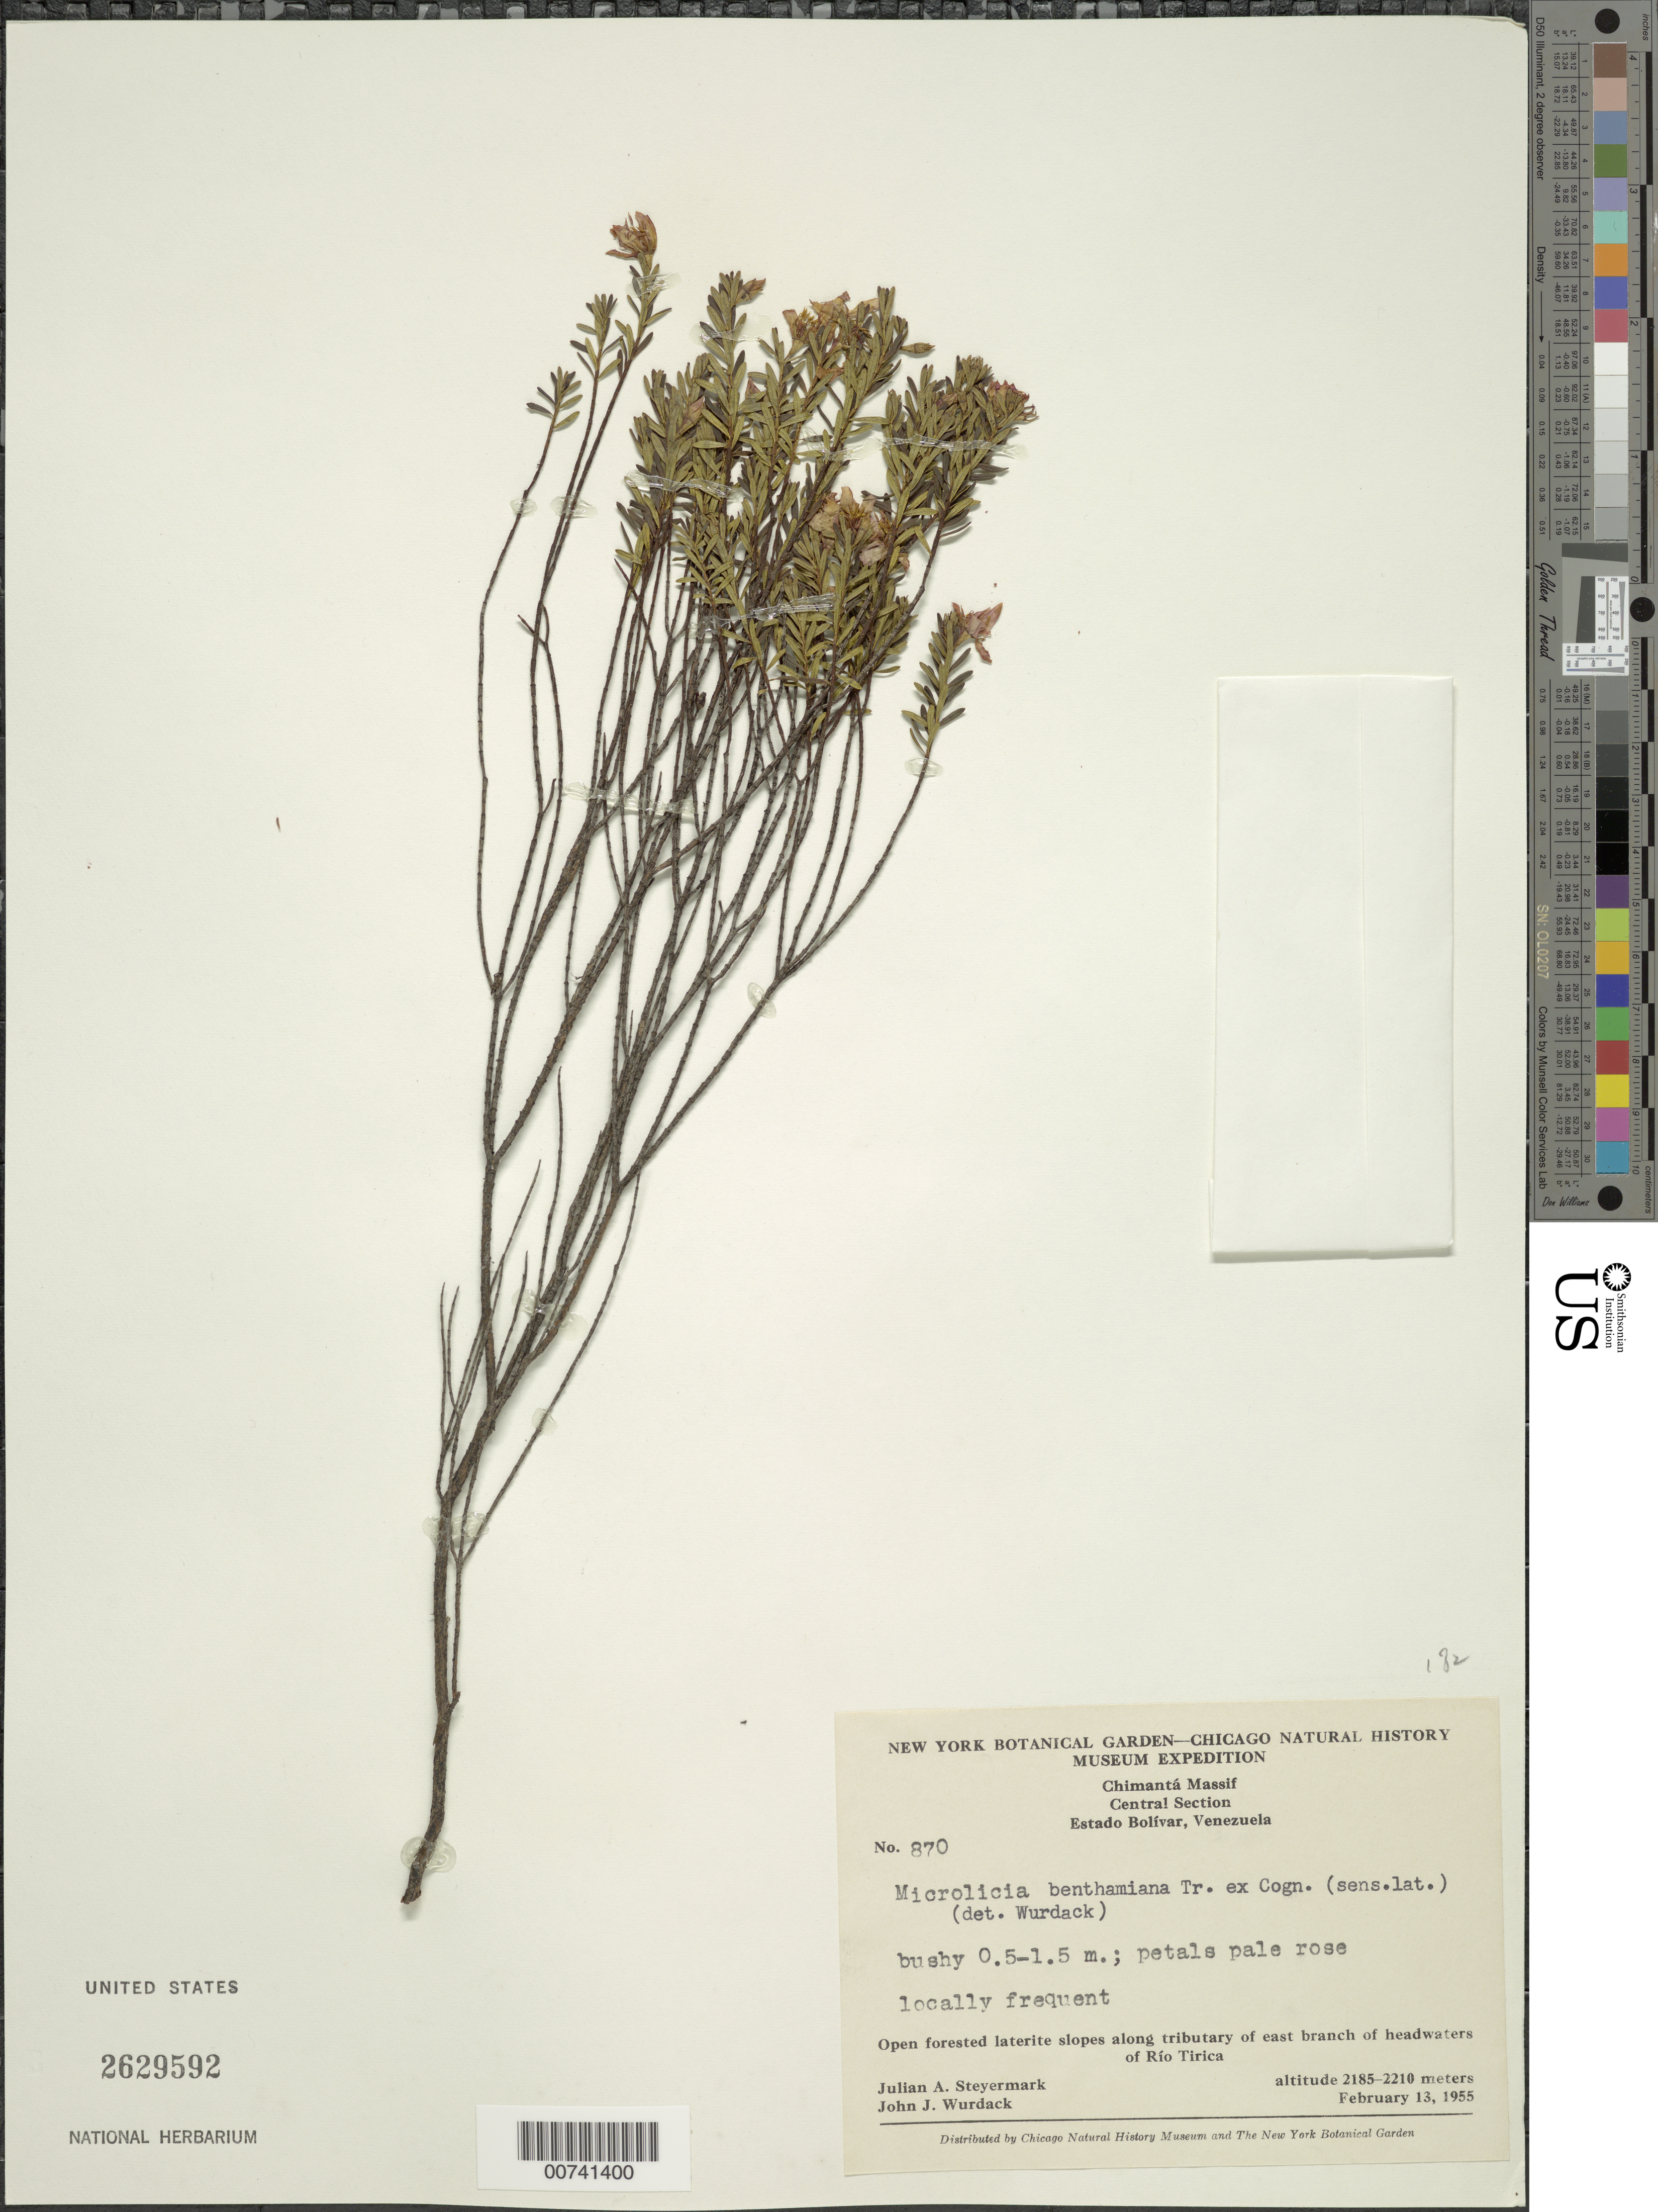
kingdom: Plantae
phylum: Tracheophyta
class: Magnoliopsida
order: Myrtales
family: Melastomataceae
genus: Microlicia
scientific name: Microlicia benthamiana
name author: Triana ex Cogn.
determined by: Wurdack, John J., (US), US (UNITED STATES)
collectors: J. Steyermark & J. J. Wurdack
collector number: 55 870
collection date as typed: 13-Feb-55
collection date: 1955-02-13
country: Venezuela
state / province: Bolívar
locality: Chimantá Massif, central section; along tributary valley of east branch of headwaters of Río Tirica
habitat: Open forested rocky slopes above savanna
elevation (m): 2185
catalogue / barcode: US 2629592